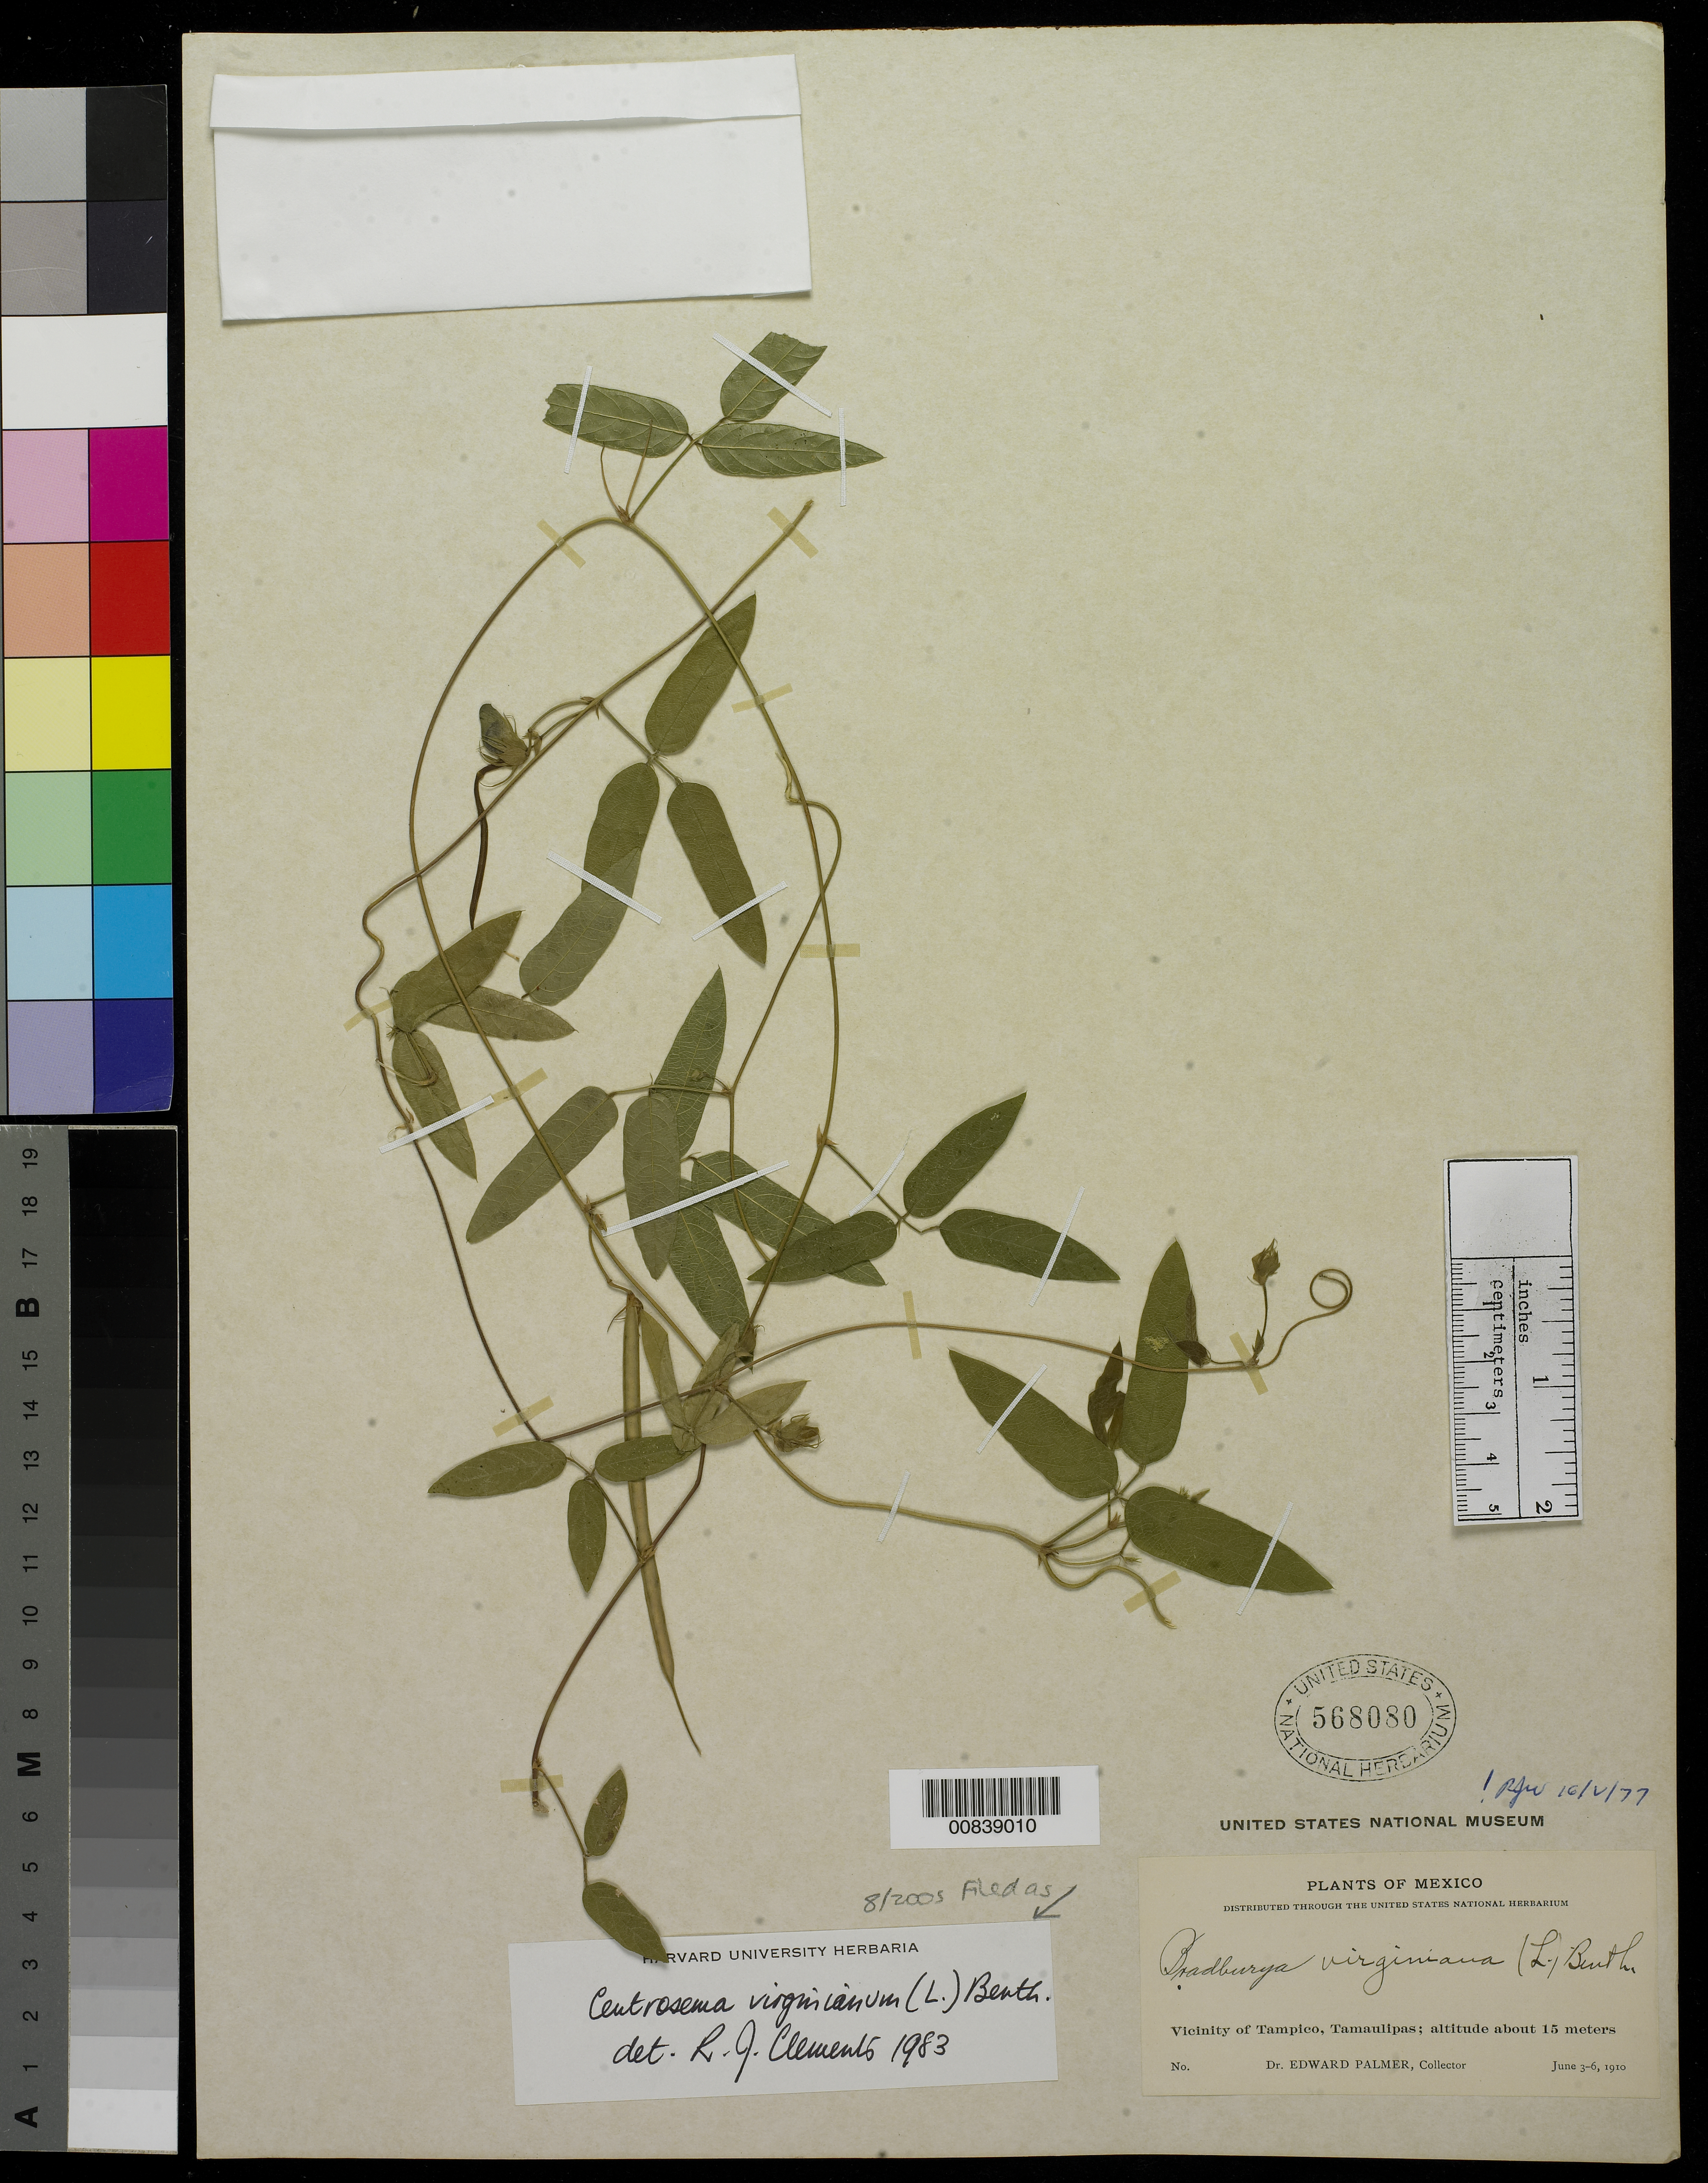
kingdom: Plantae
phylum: Tracheophyta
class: Magnoliopsida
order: Fabales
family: Fabaceae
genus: Centrosema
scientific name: Centrosema virginianum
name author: (L.) Benth.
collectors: E. Palmer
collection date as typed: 03 Jun 1910 to 06 Jun 1910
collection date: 1910-06-03/1910-06-06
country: Mexico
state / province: Tamaulipas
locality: Vicinity of Tampico, Tamaulipas.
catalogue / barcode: US 568080